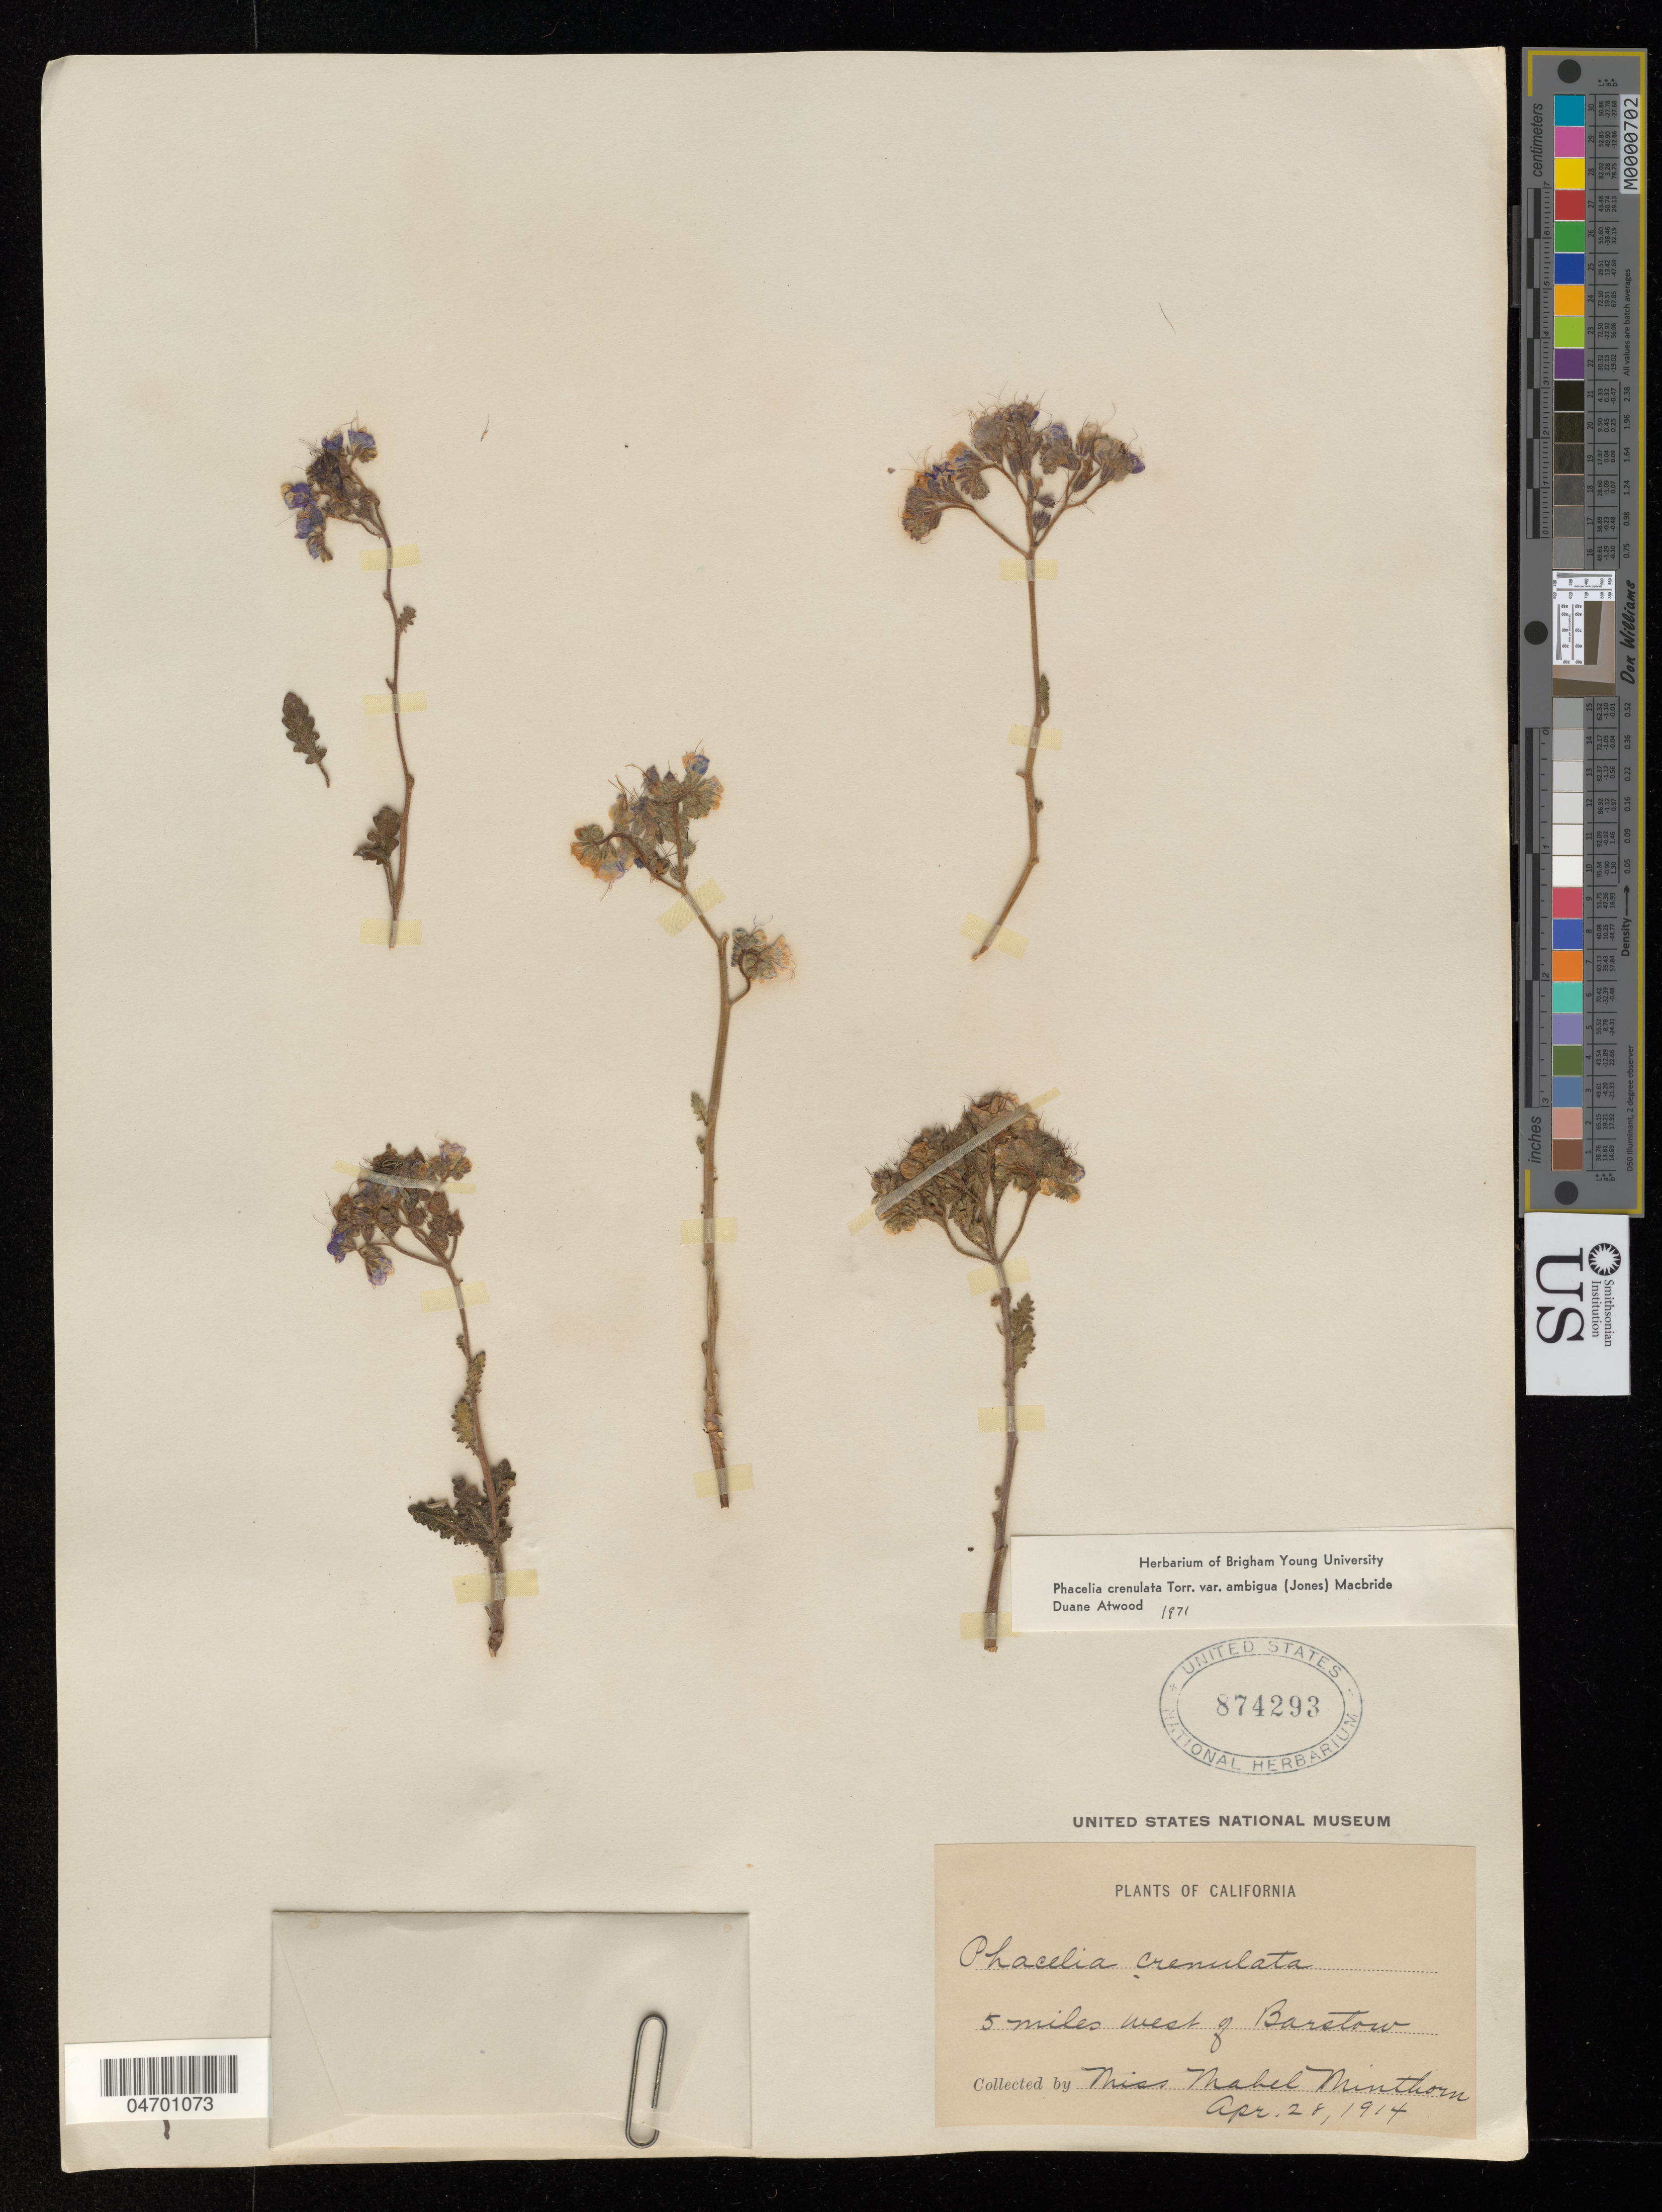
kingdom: Plantae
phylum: Tracheophyta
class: Magnoliopsida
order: Boraginales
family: Hydrophyllaceae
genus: Phacelia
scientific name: Phacelia crenulata var. ambigua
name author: (M.E. Jones) J.F. Macbr.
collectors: M. Minthorn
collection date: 1914-04-28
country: United States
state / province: California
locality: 5 miles west of Barstow.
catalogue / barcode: US 874293